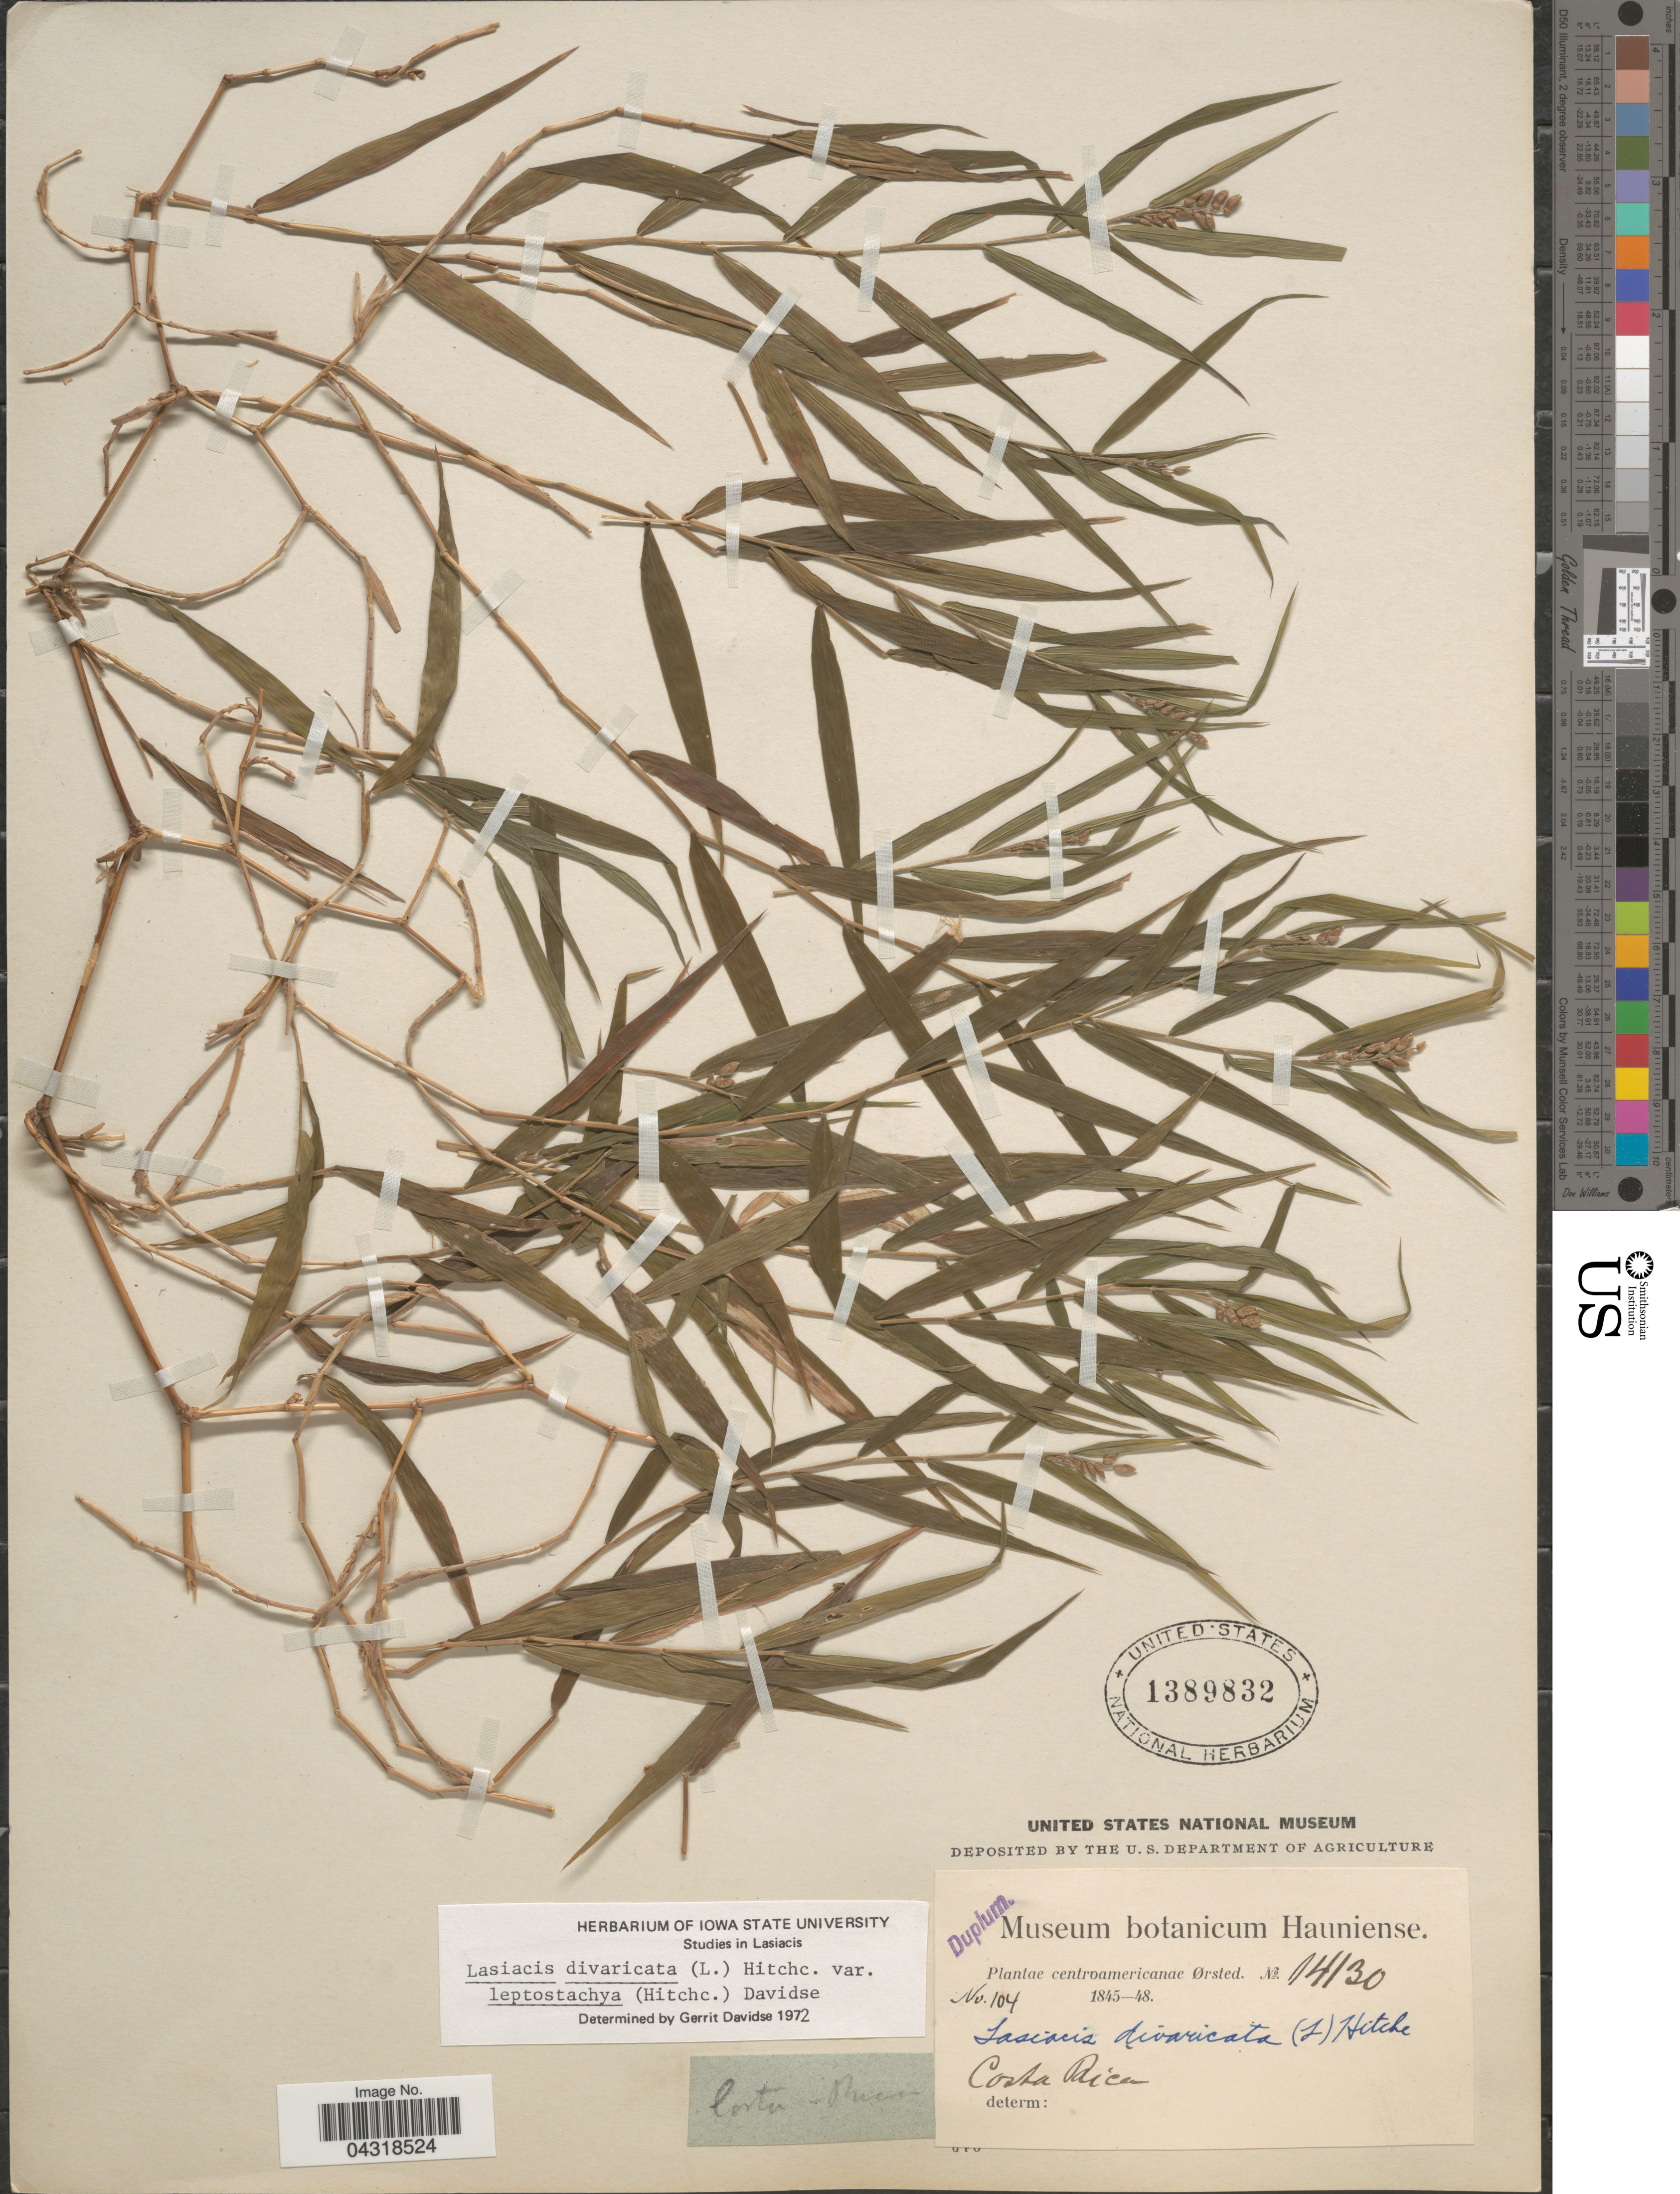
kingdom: Plantae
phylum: Tracheophyta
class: Liliopsida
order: Poales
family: Poaceae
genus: Lasiacis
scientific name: Lasiacis divaricata var. leptostachya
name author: (Hitchc.) Davidse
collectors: Ørsted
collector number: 14130/104?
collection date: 1845/1848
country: Costa Rica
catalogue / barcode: US 1389832